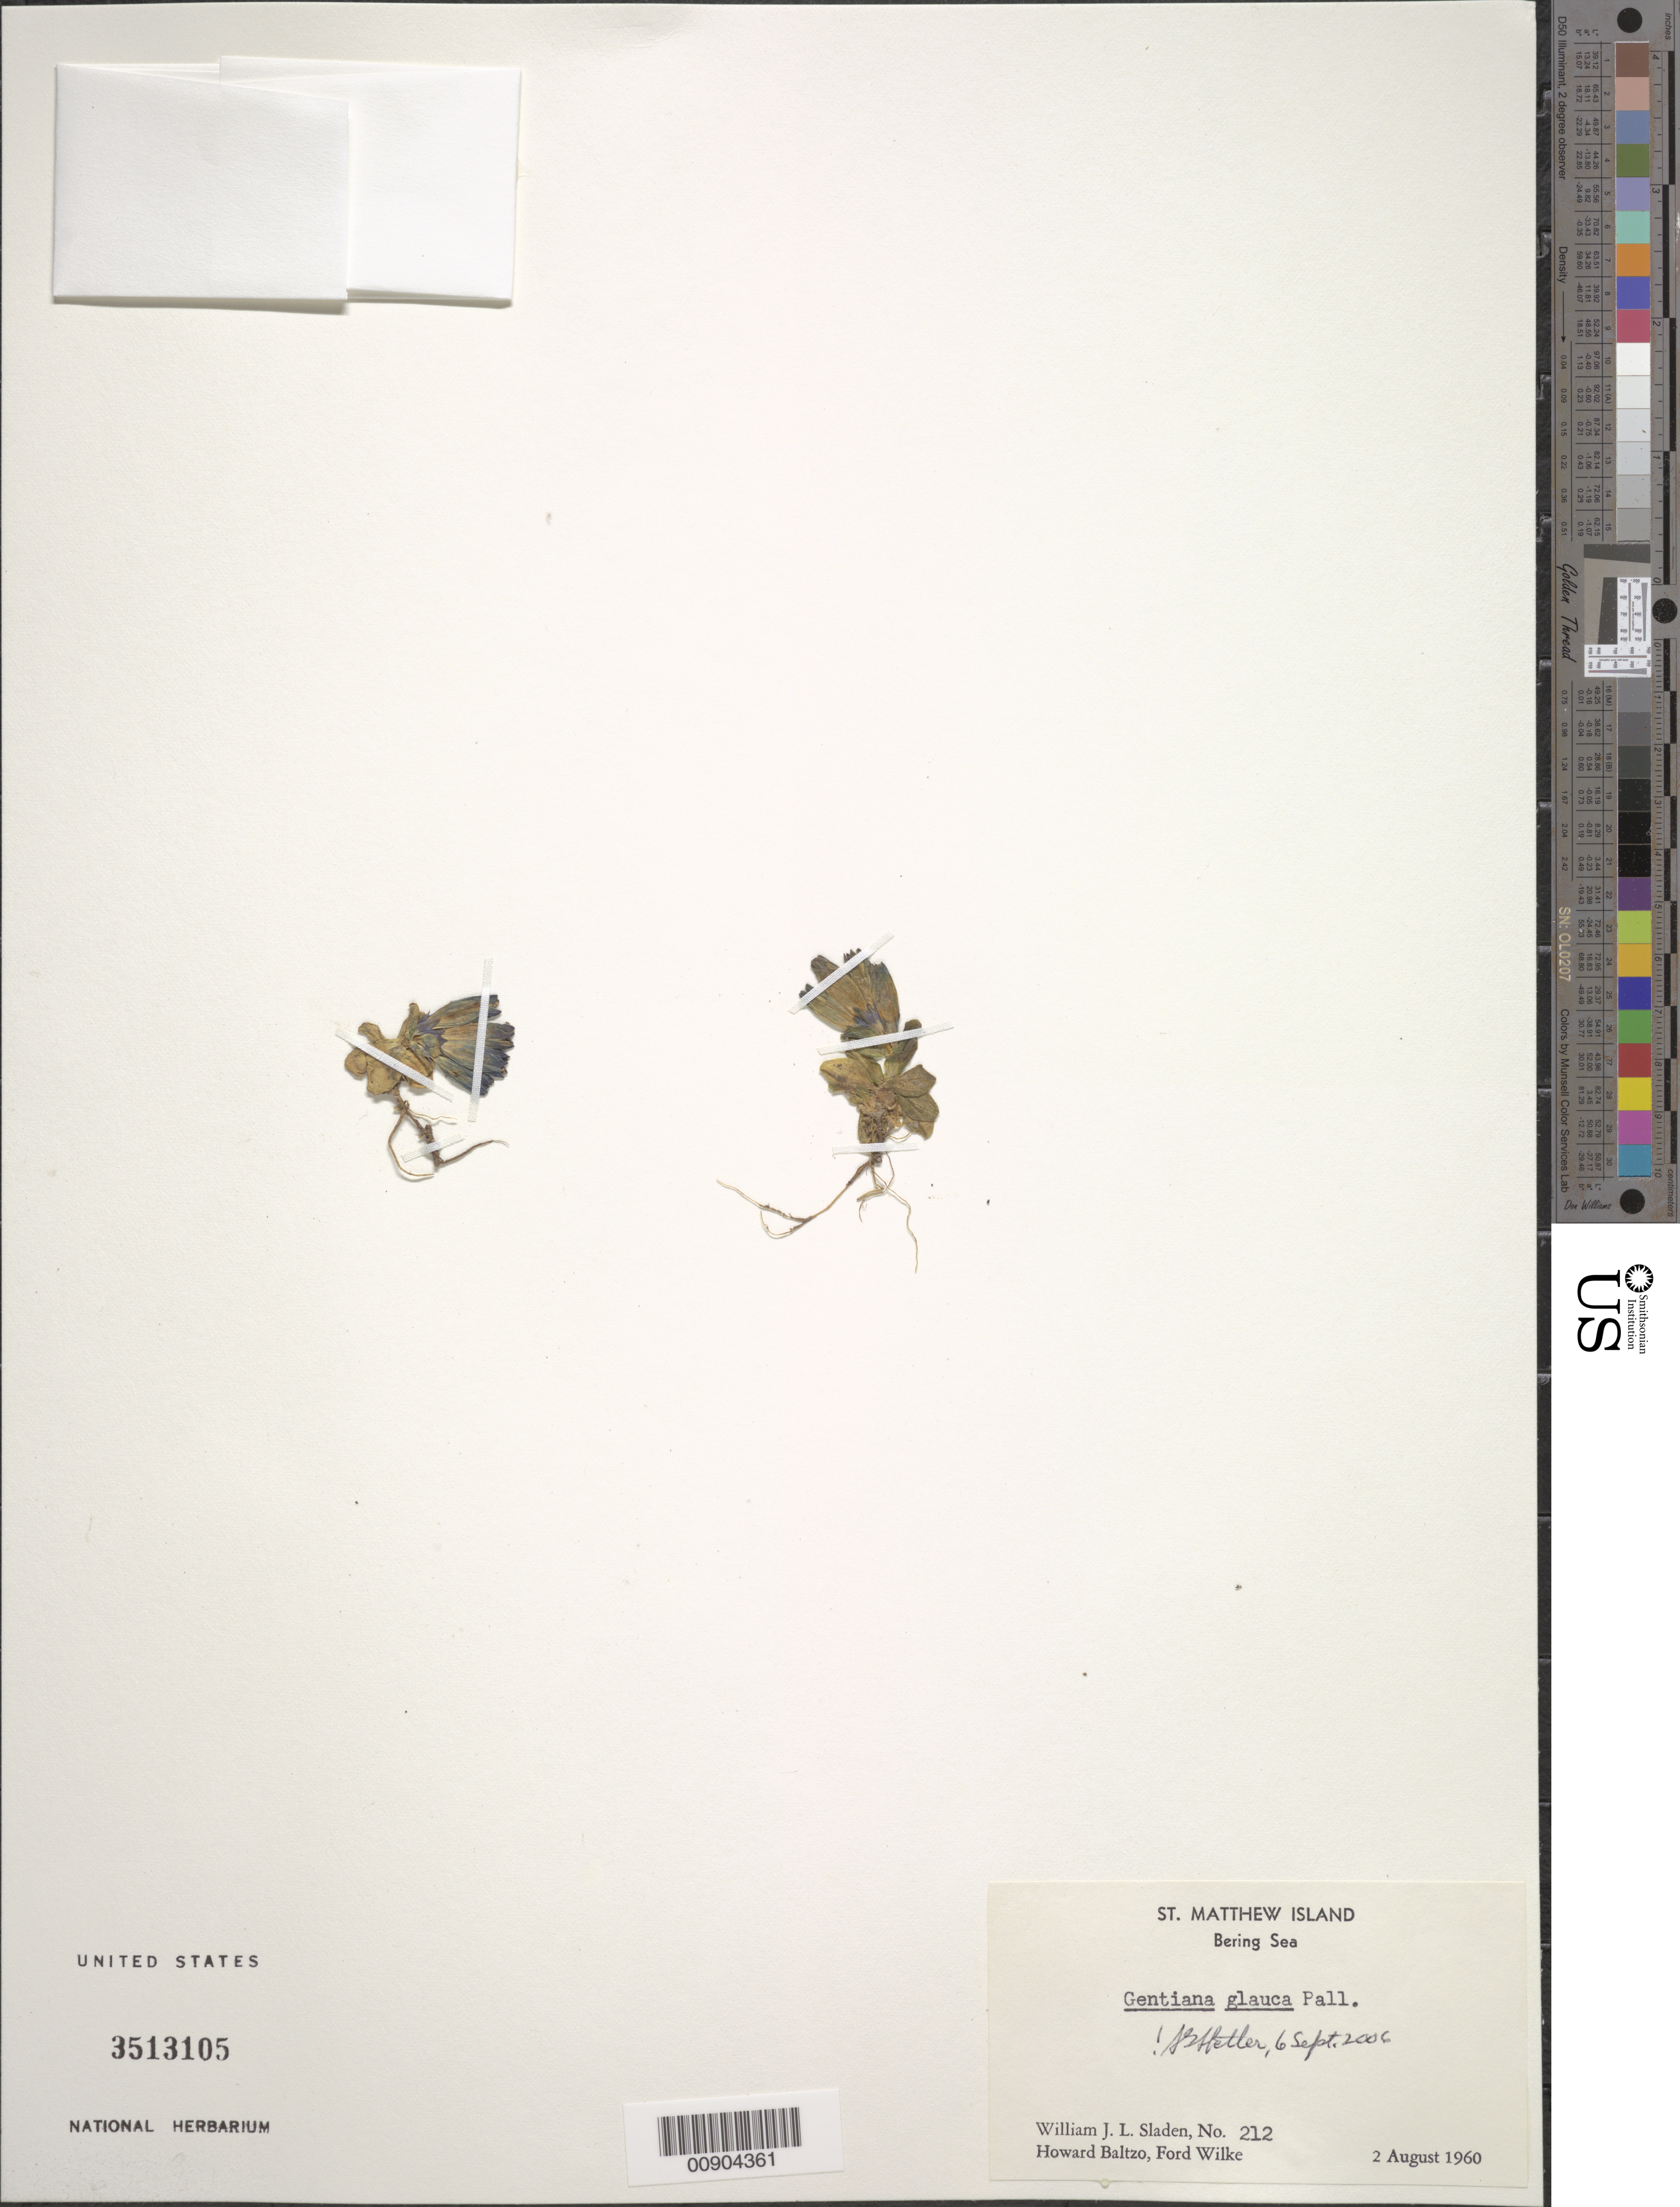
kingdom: Plantae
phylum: Tracheophyta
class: Magnoliopsida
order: Gentianales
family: Gentianaceae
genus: Gentiana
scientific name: Gentiana glauca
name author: Pall.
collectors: W. Sladen, H. Baltzo & F. Wilke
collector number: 212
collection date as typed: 02 Aug 1960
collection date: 1960-08-02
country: United States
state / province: Alaska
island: St. Matthew Island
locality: St. Matthew Island, Bering Sea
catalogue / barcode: US 3503105